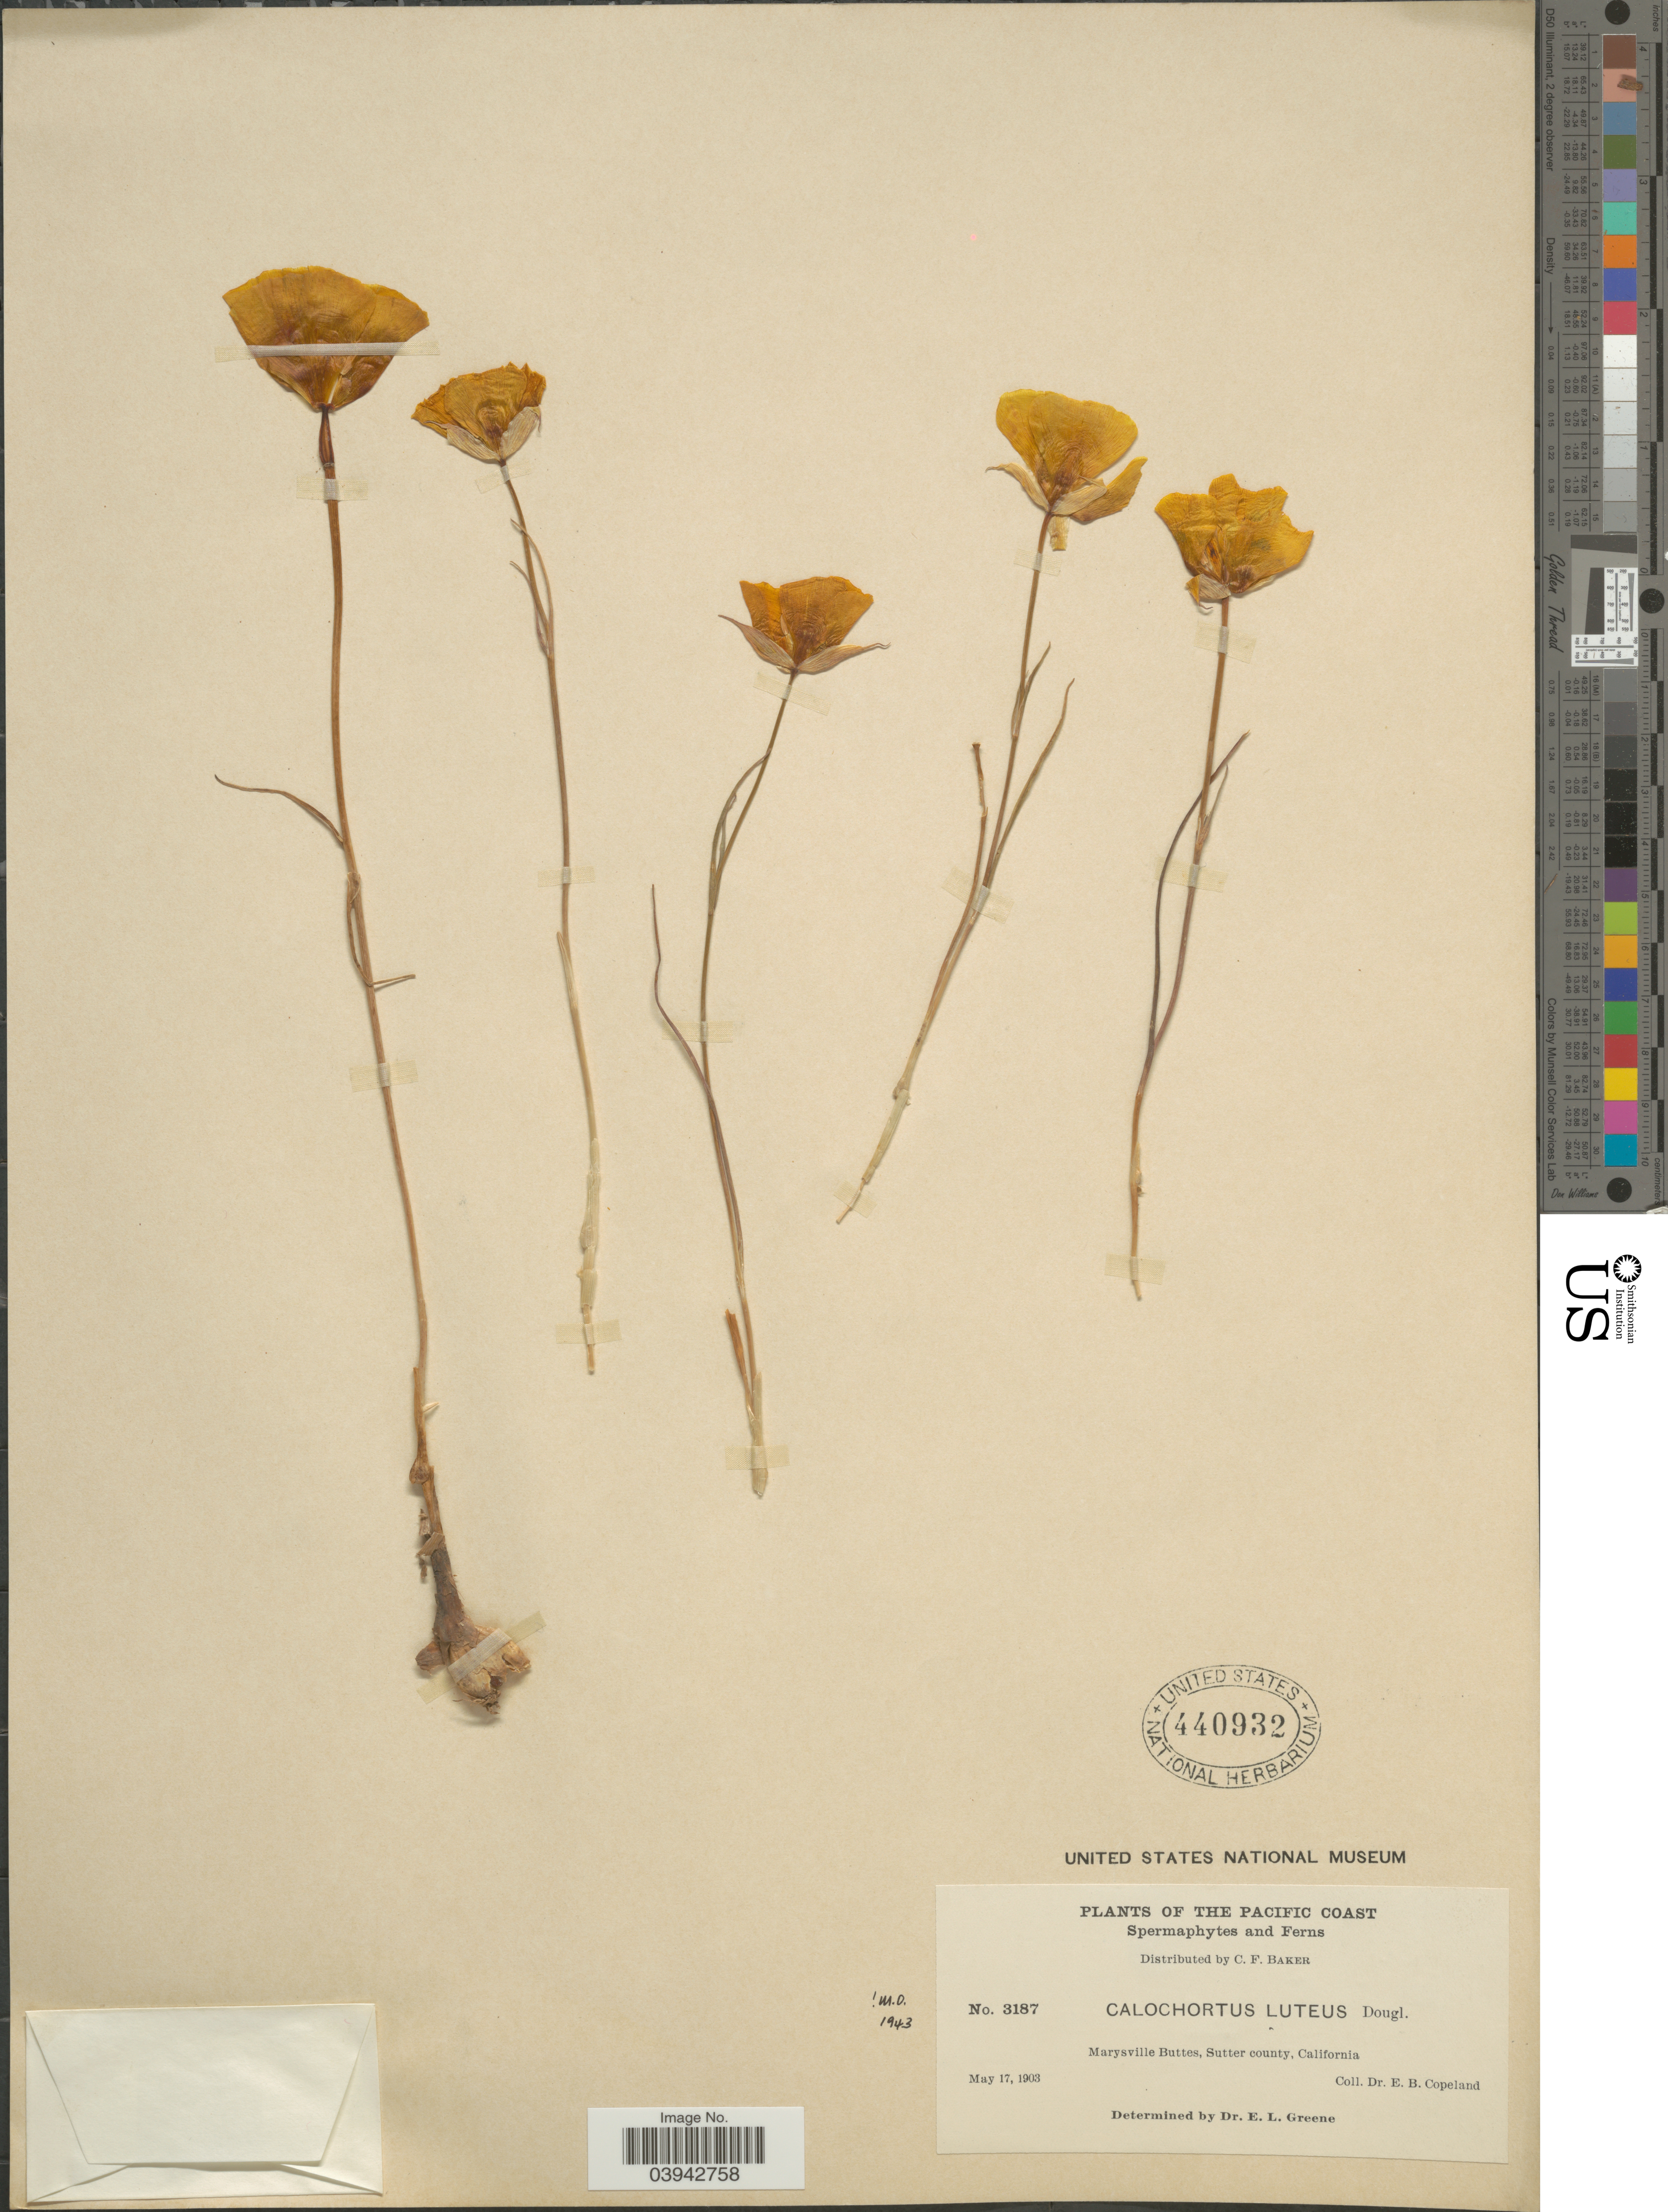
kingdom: Plantae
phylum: Tracheophyta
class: Liliopsida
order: Liliales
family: Liliaceae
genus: Calochortus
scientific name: Calochortus luteus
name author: Douglas ex Lindl.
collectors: E. B. Copeland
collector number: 3187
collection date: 1903-05-17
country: United States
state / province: California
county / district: Sutter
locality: The Pacific Coast. Marysville Buttes, Sutter county.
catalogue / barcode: US 440932